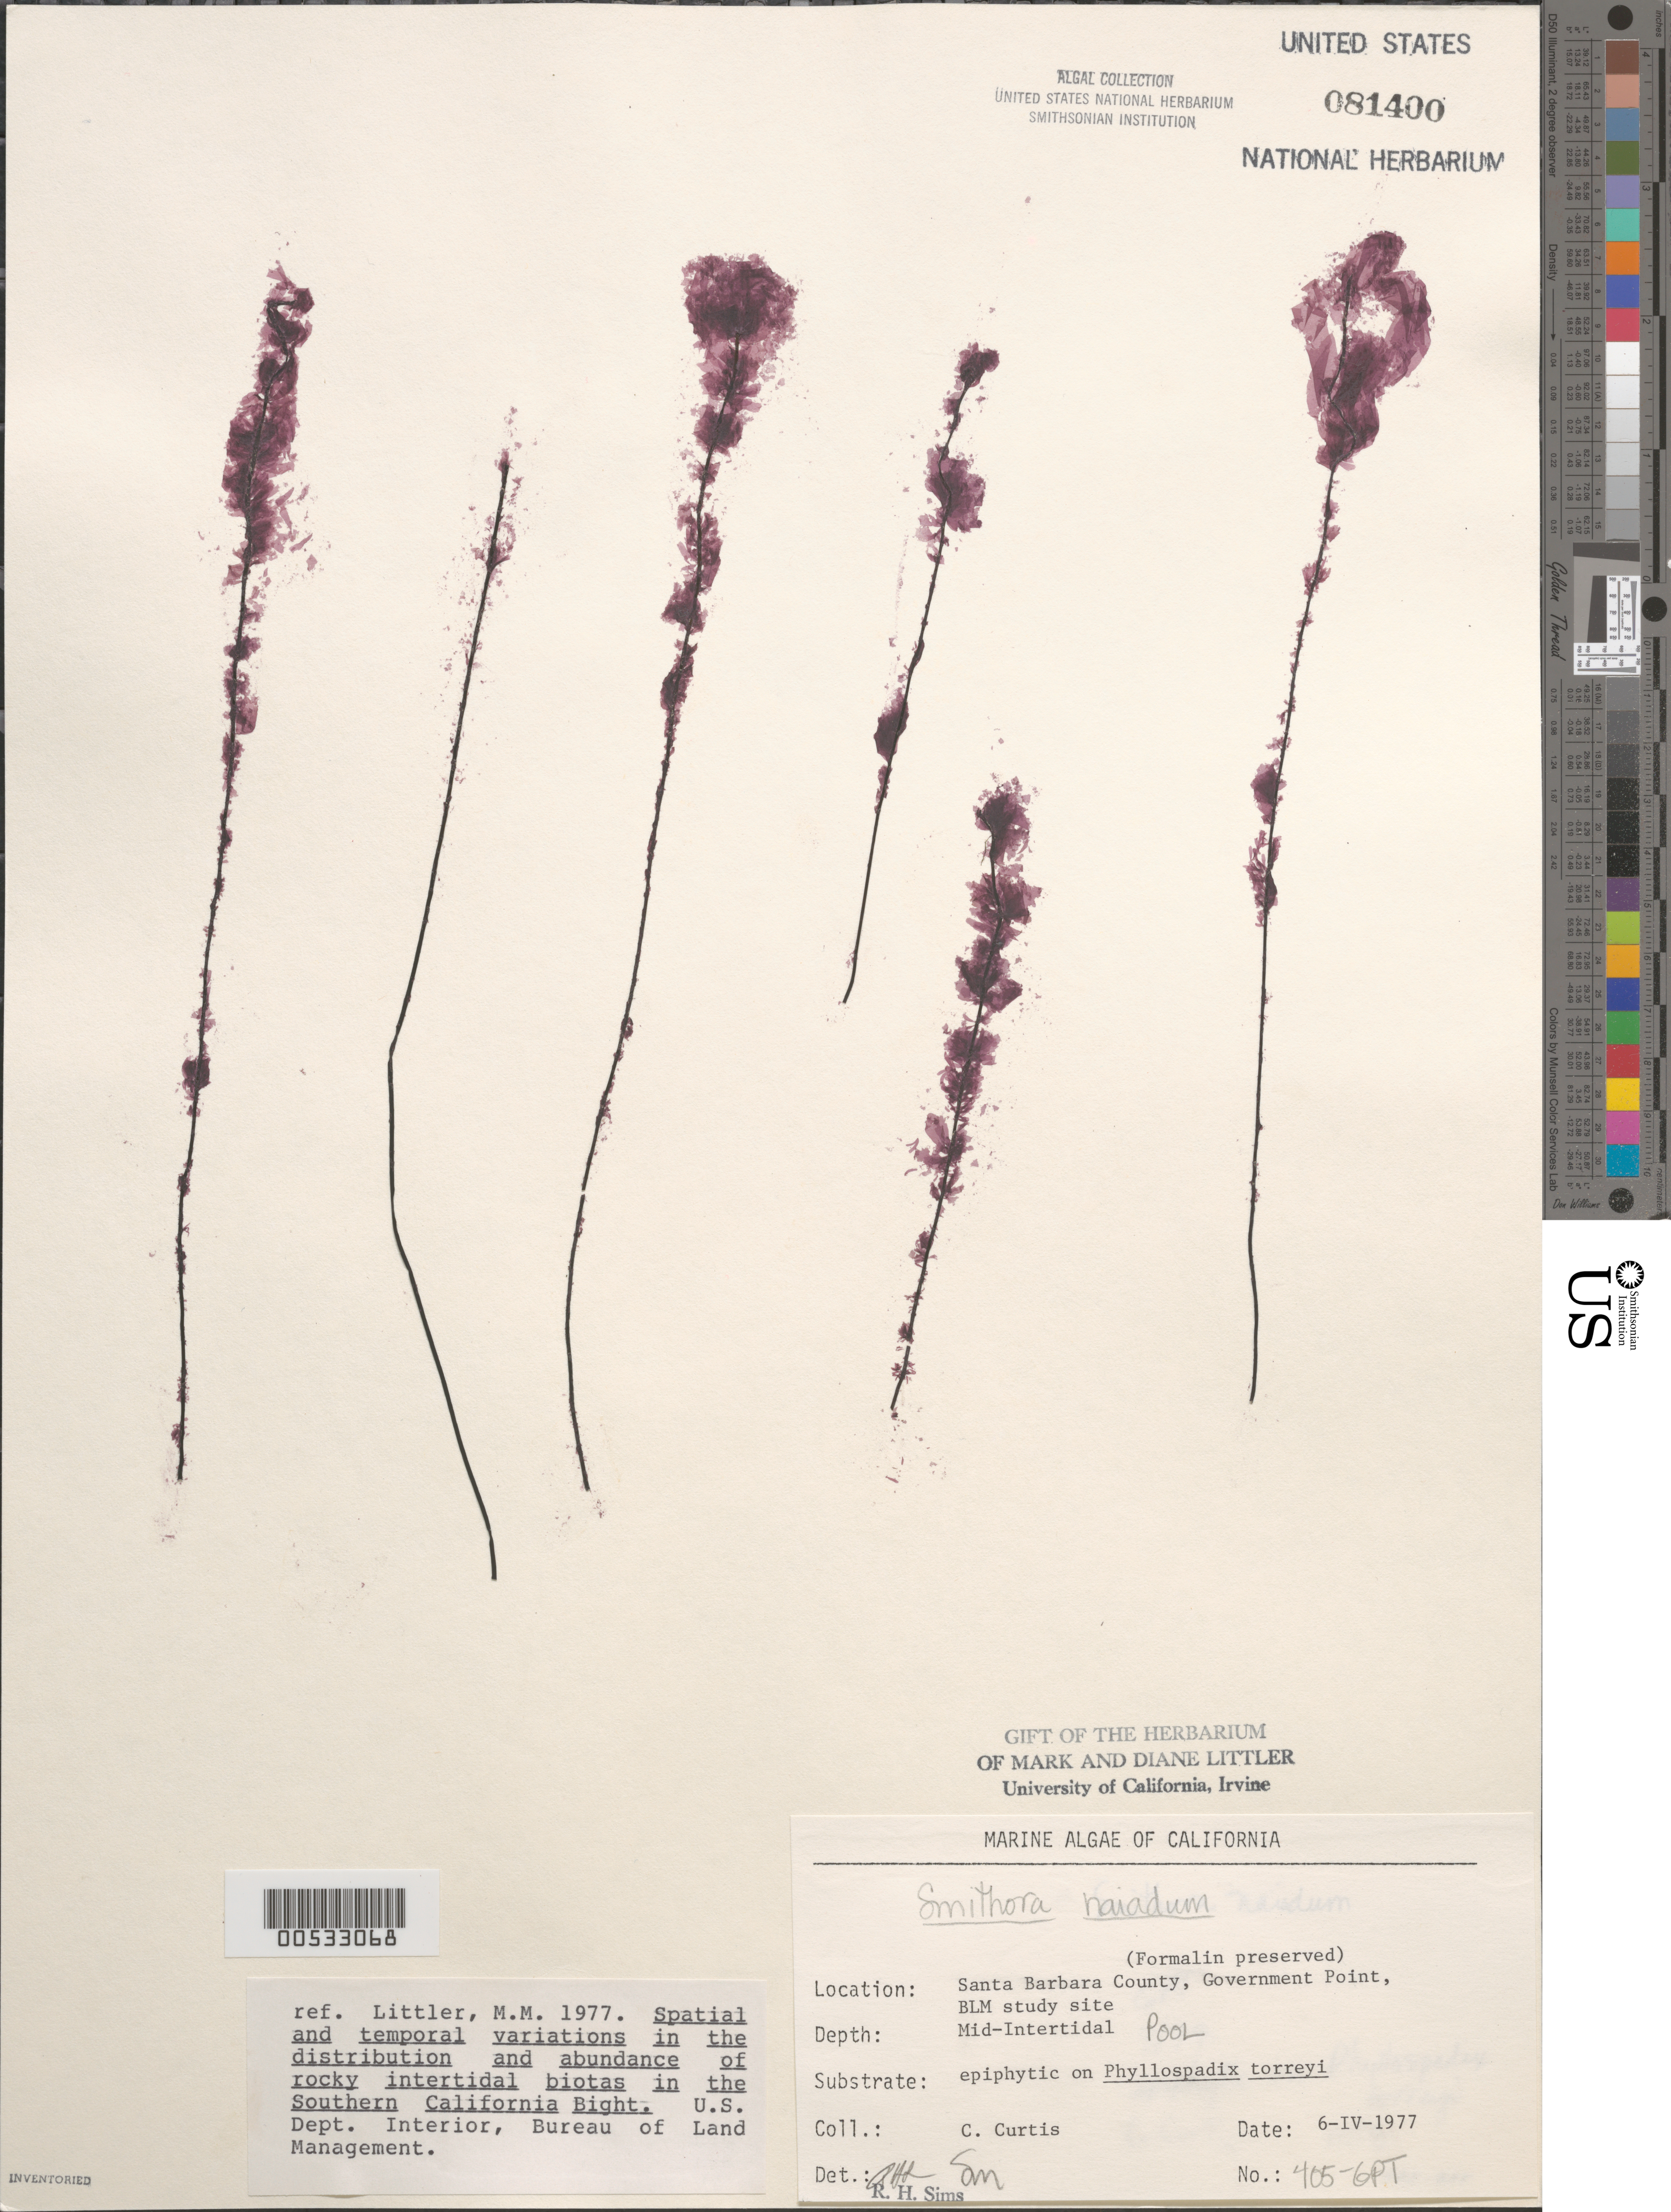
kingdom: Plantae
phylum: Rhodophyta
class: Compsopogonophyceae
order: Erythropeltidales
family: Erythrotrichiaceae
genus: Smithora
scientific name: Smithora naiadum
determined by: Sims, Robert H.; Murray, S. N.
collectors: C. Curtis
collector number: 405-gpt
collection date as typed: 06 Apr 1977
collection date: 1977-04-06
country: United States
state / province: California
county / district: Santa Barbara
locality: Government Point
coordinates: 34 26'31"N, 120 24'06"W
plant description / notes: BLM-SOCALBIGHT Rocky Intertidal Survey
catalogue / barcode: US 81400